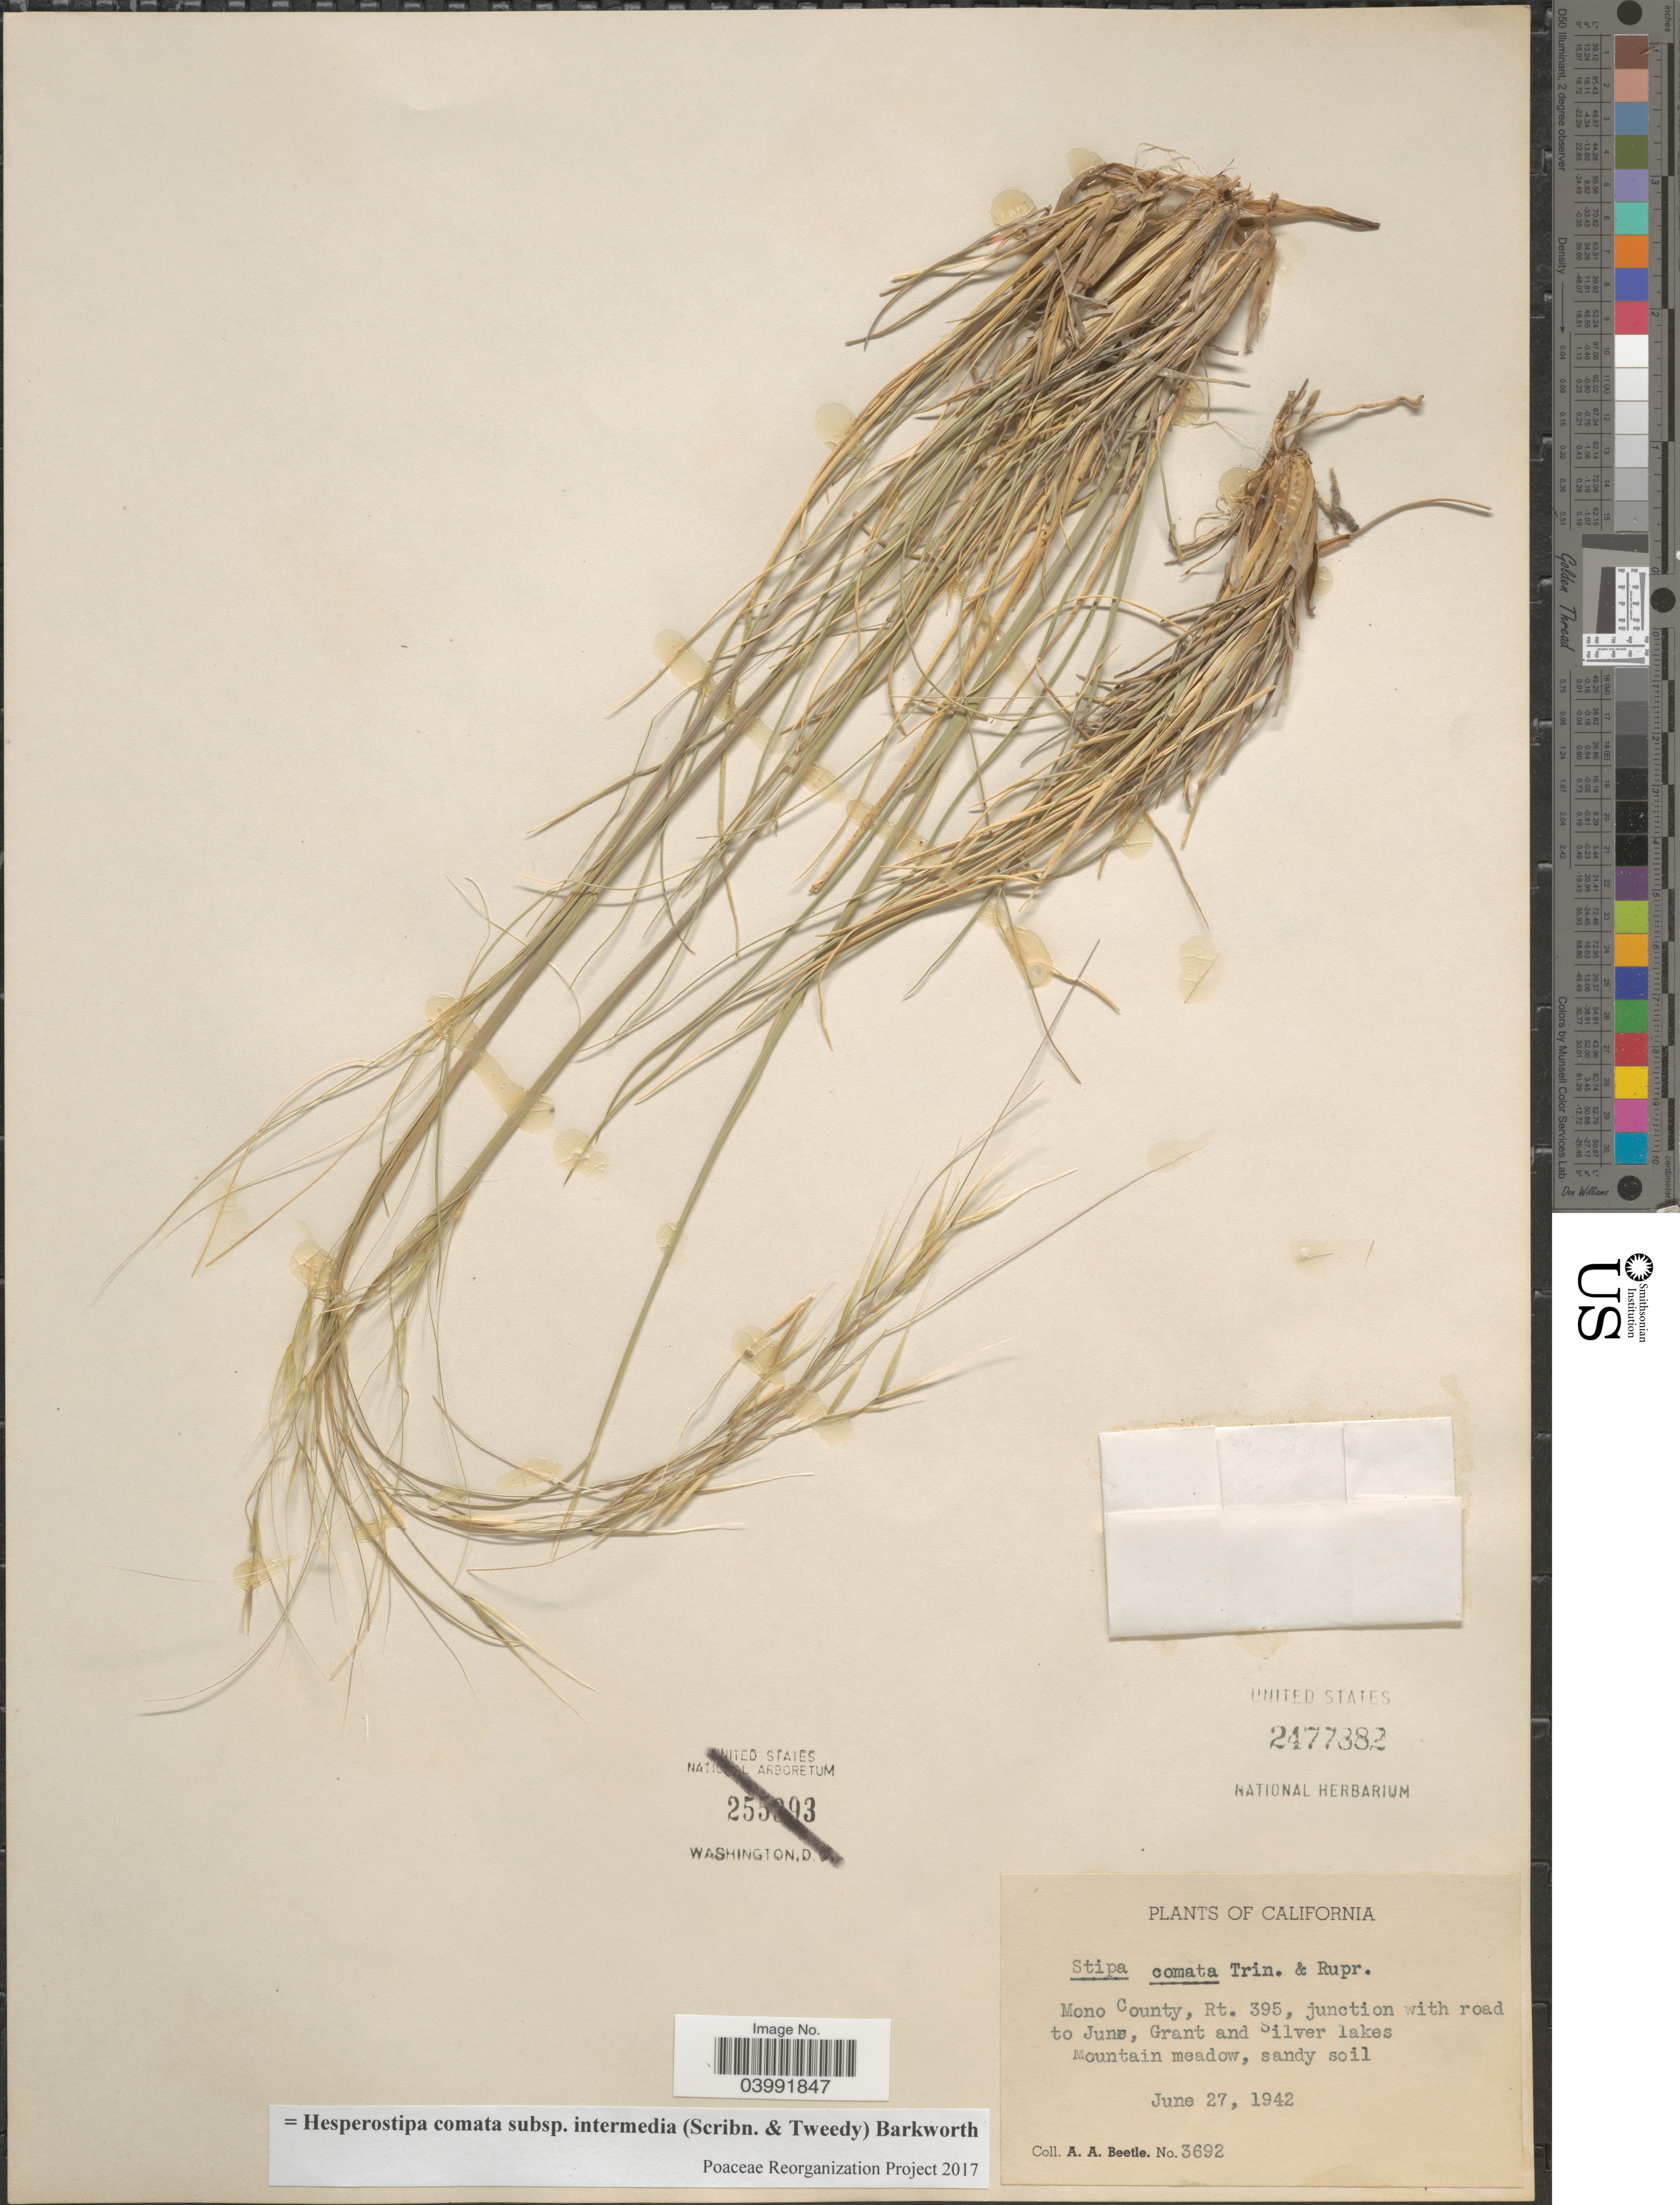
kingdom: Plantae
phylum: Tracheophyta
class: Liliopsida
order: Poales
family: Poaceae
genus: Hesperostipa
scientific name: Hesperostipa comata subsp. intermedia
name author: (Scribn. & Tweedy) Barkworth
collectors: A. A. Beetle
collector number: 3692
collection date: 1942-06-27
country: United States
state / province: California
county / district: Mono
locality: Mono County, Rt. 395, junction with road to June, Grant and Silver lakes. Mountain meadow, sandy soil.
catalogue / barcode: US 2477882